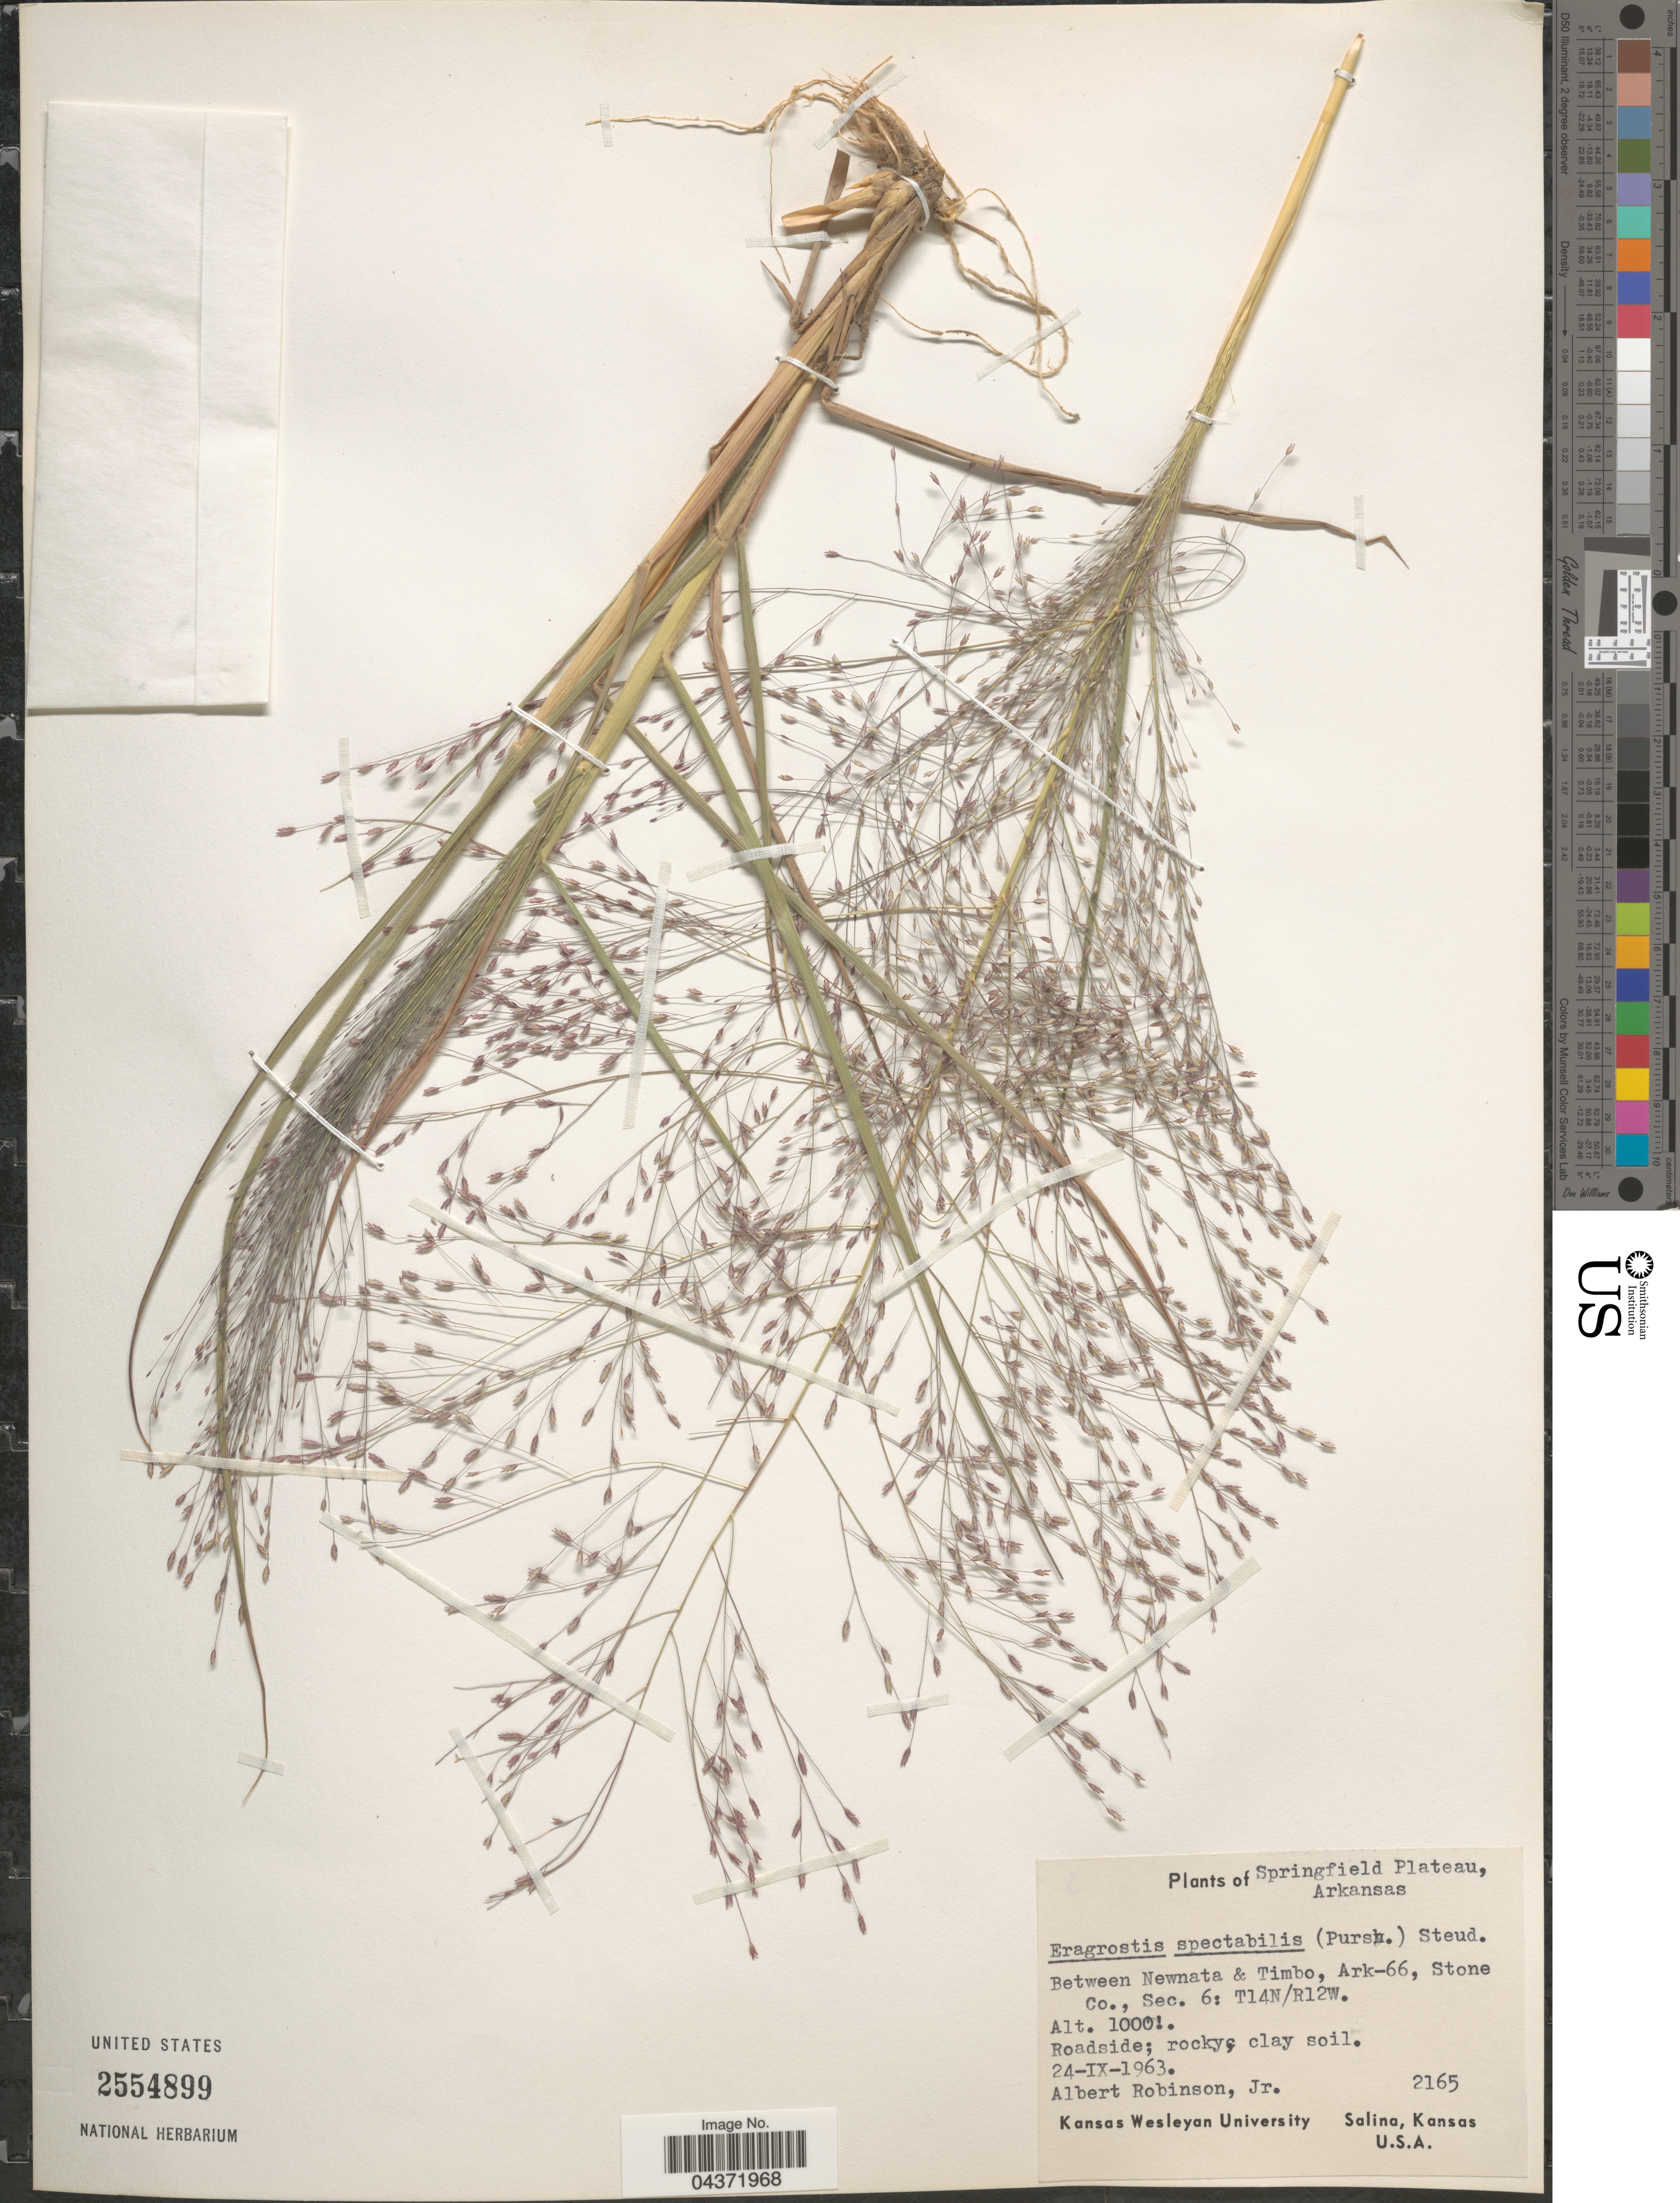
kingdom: Plantae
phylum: Tracheophyta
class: Liliopsida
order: Poales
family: Poaceae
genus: Eragrostis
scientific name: Eragrostis spectabilis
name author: (Pursh) Steud.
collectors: A. Robinson Jr.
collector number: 2165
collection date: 1963-09-24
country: United States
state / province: Arkansas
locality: Springfield Plateau. Between Newnata & Timbo, Ark-66, Stone Co., Sec. 6: T14N/R12W.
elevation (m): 305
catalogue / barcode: US 2554899